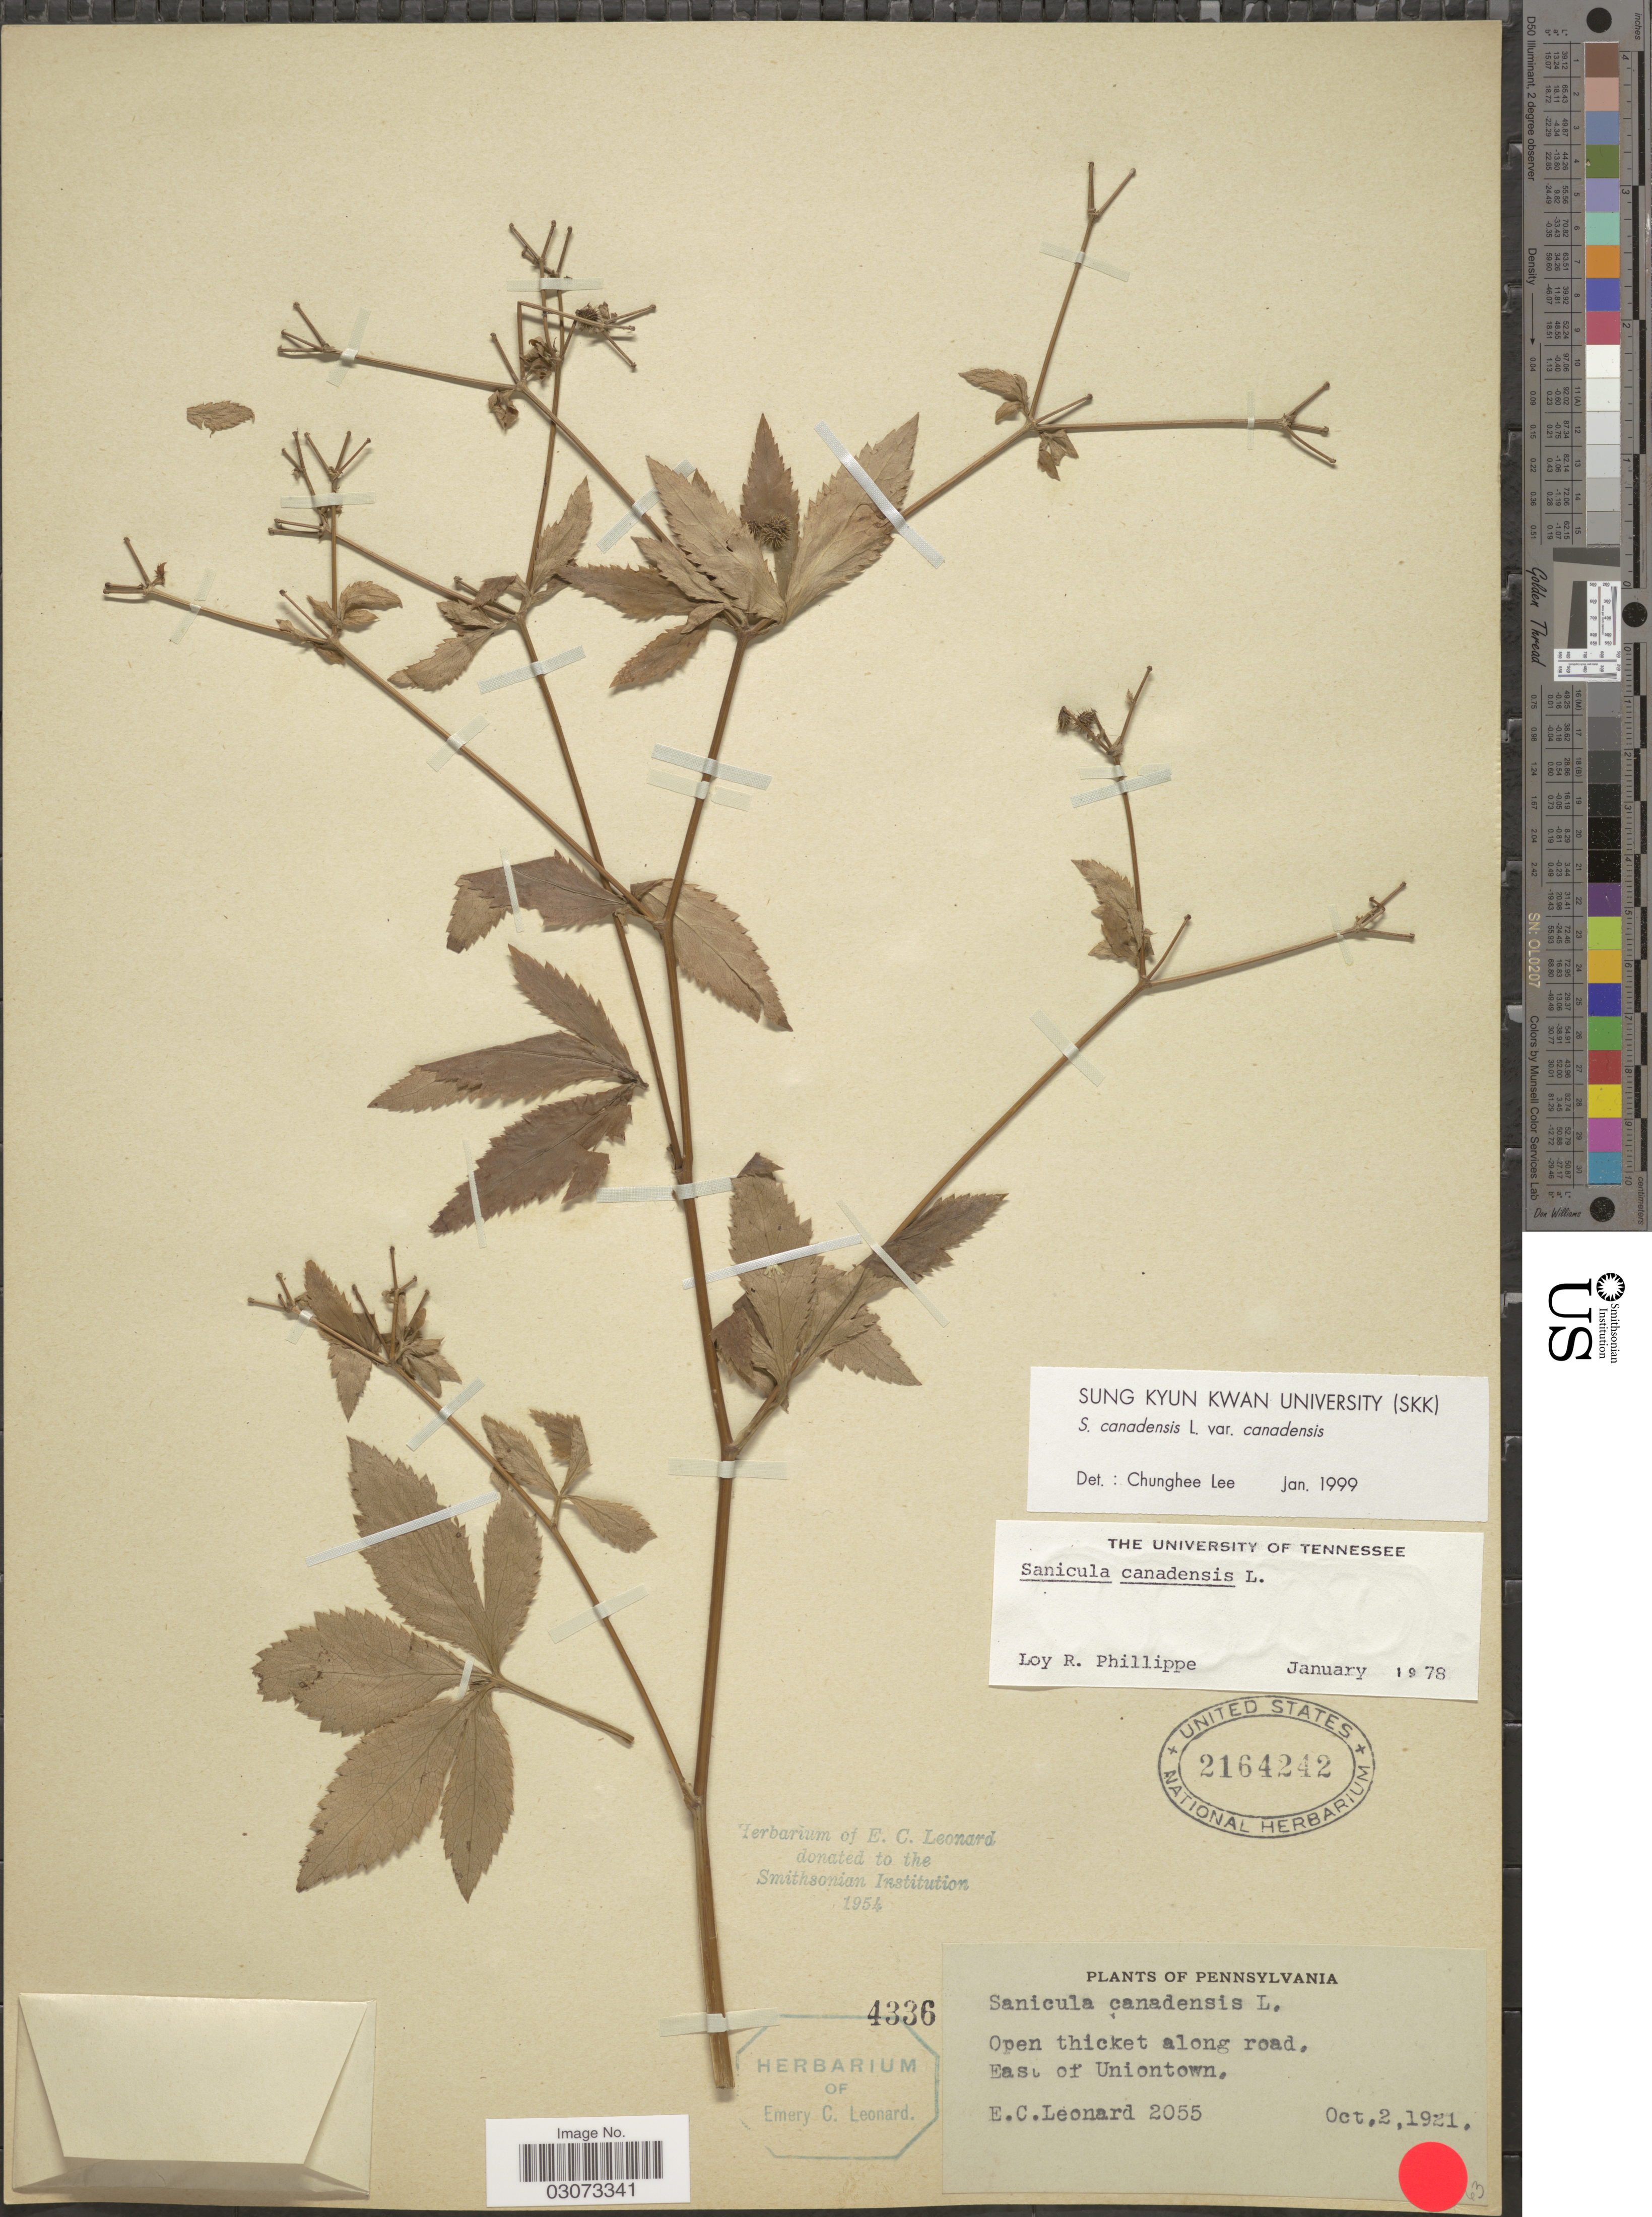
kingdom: Plantae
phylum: Tracheophyta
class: Magnoliopsida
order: Apiales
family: Apiaceae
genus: Sanicula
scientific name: Sanicula canadensis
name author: L.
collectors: E. C. Leonard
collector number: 2055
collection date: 1921-10-02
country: United States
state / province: Pennsylvania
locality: Open thicket along road, East of Uniontown.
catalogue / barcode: US 2164242